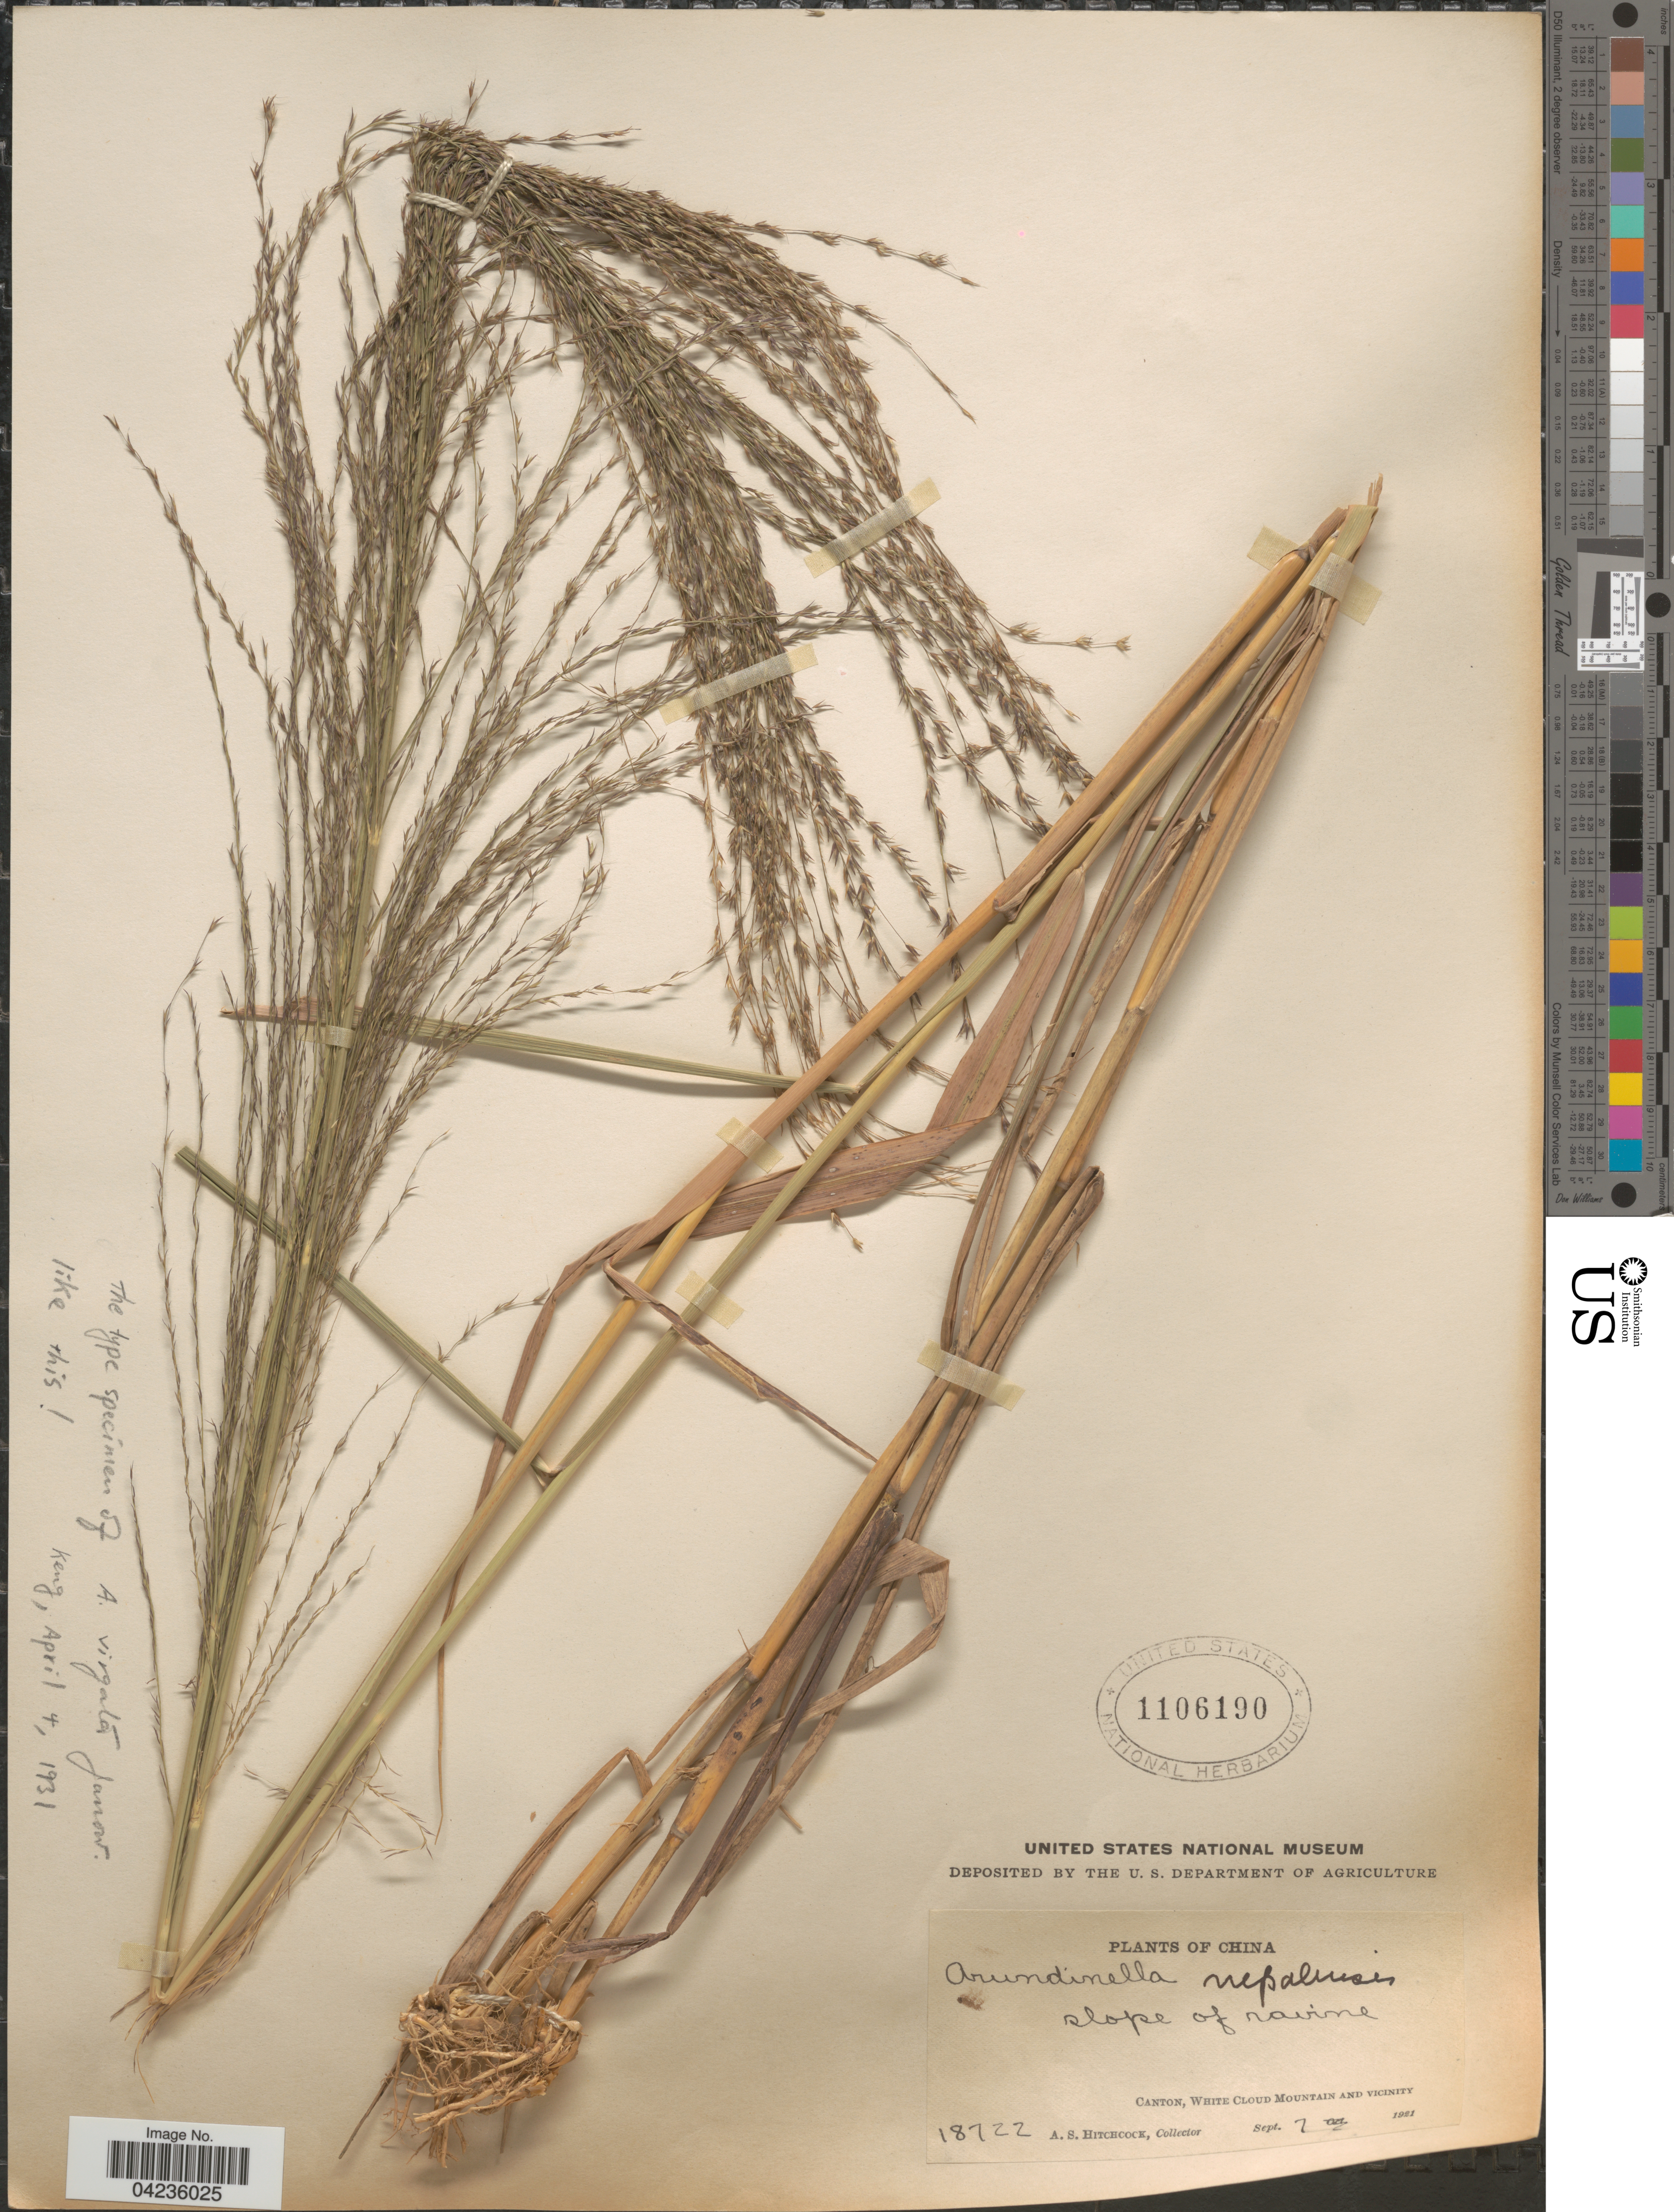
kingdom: Plantae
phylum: Tracheophyta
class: Liliopsida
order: Poales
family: Poaceae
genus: Arundinella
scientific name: Arundinella nepalensis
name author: Trin.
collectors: A. S. Hitchcock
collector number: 18722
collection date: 1921-09-07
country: China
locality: Canton, White Cloud Mountain and Vicinity.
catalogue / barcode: US 1106190